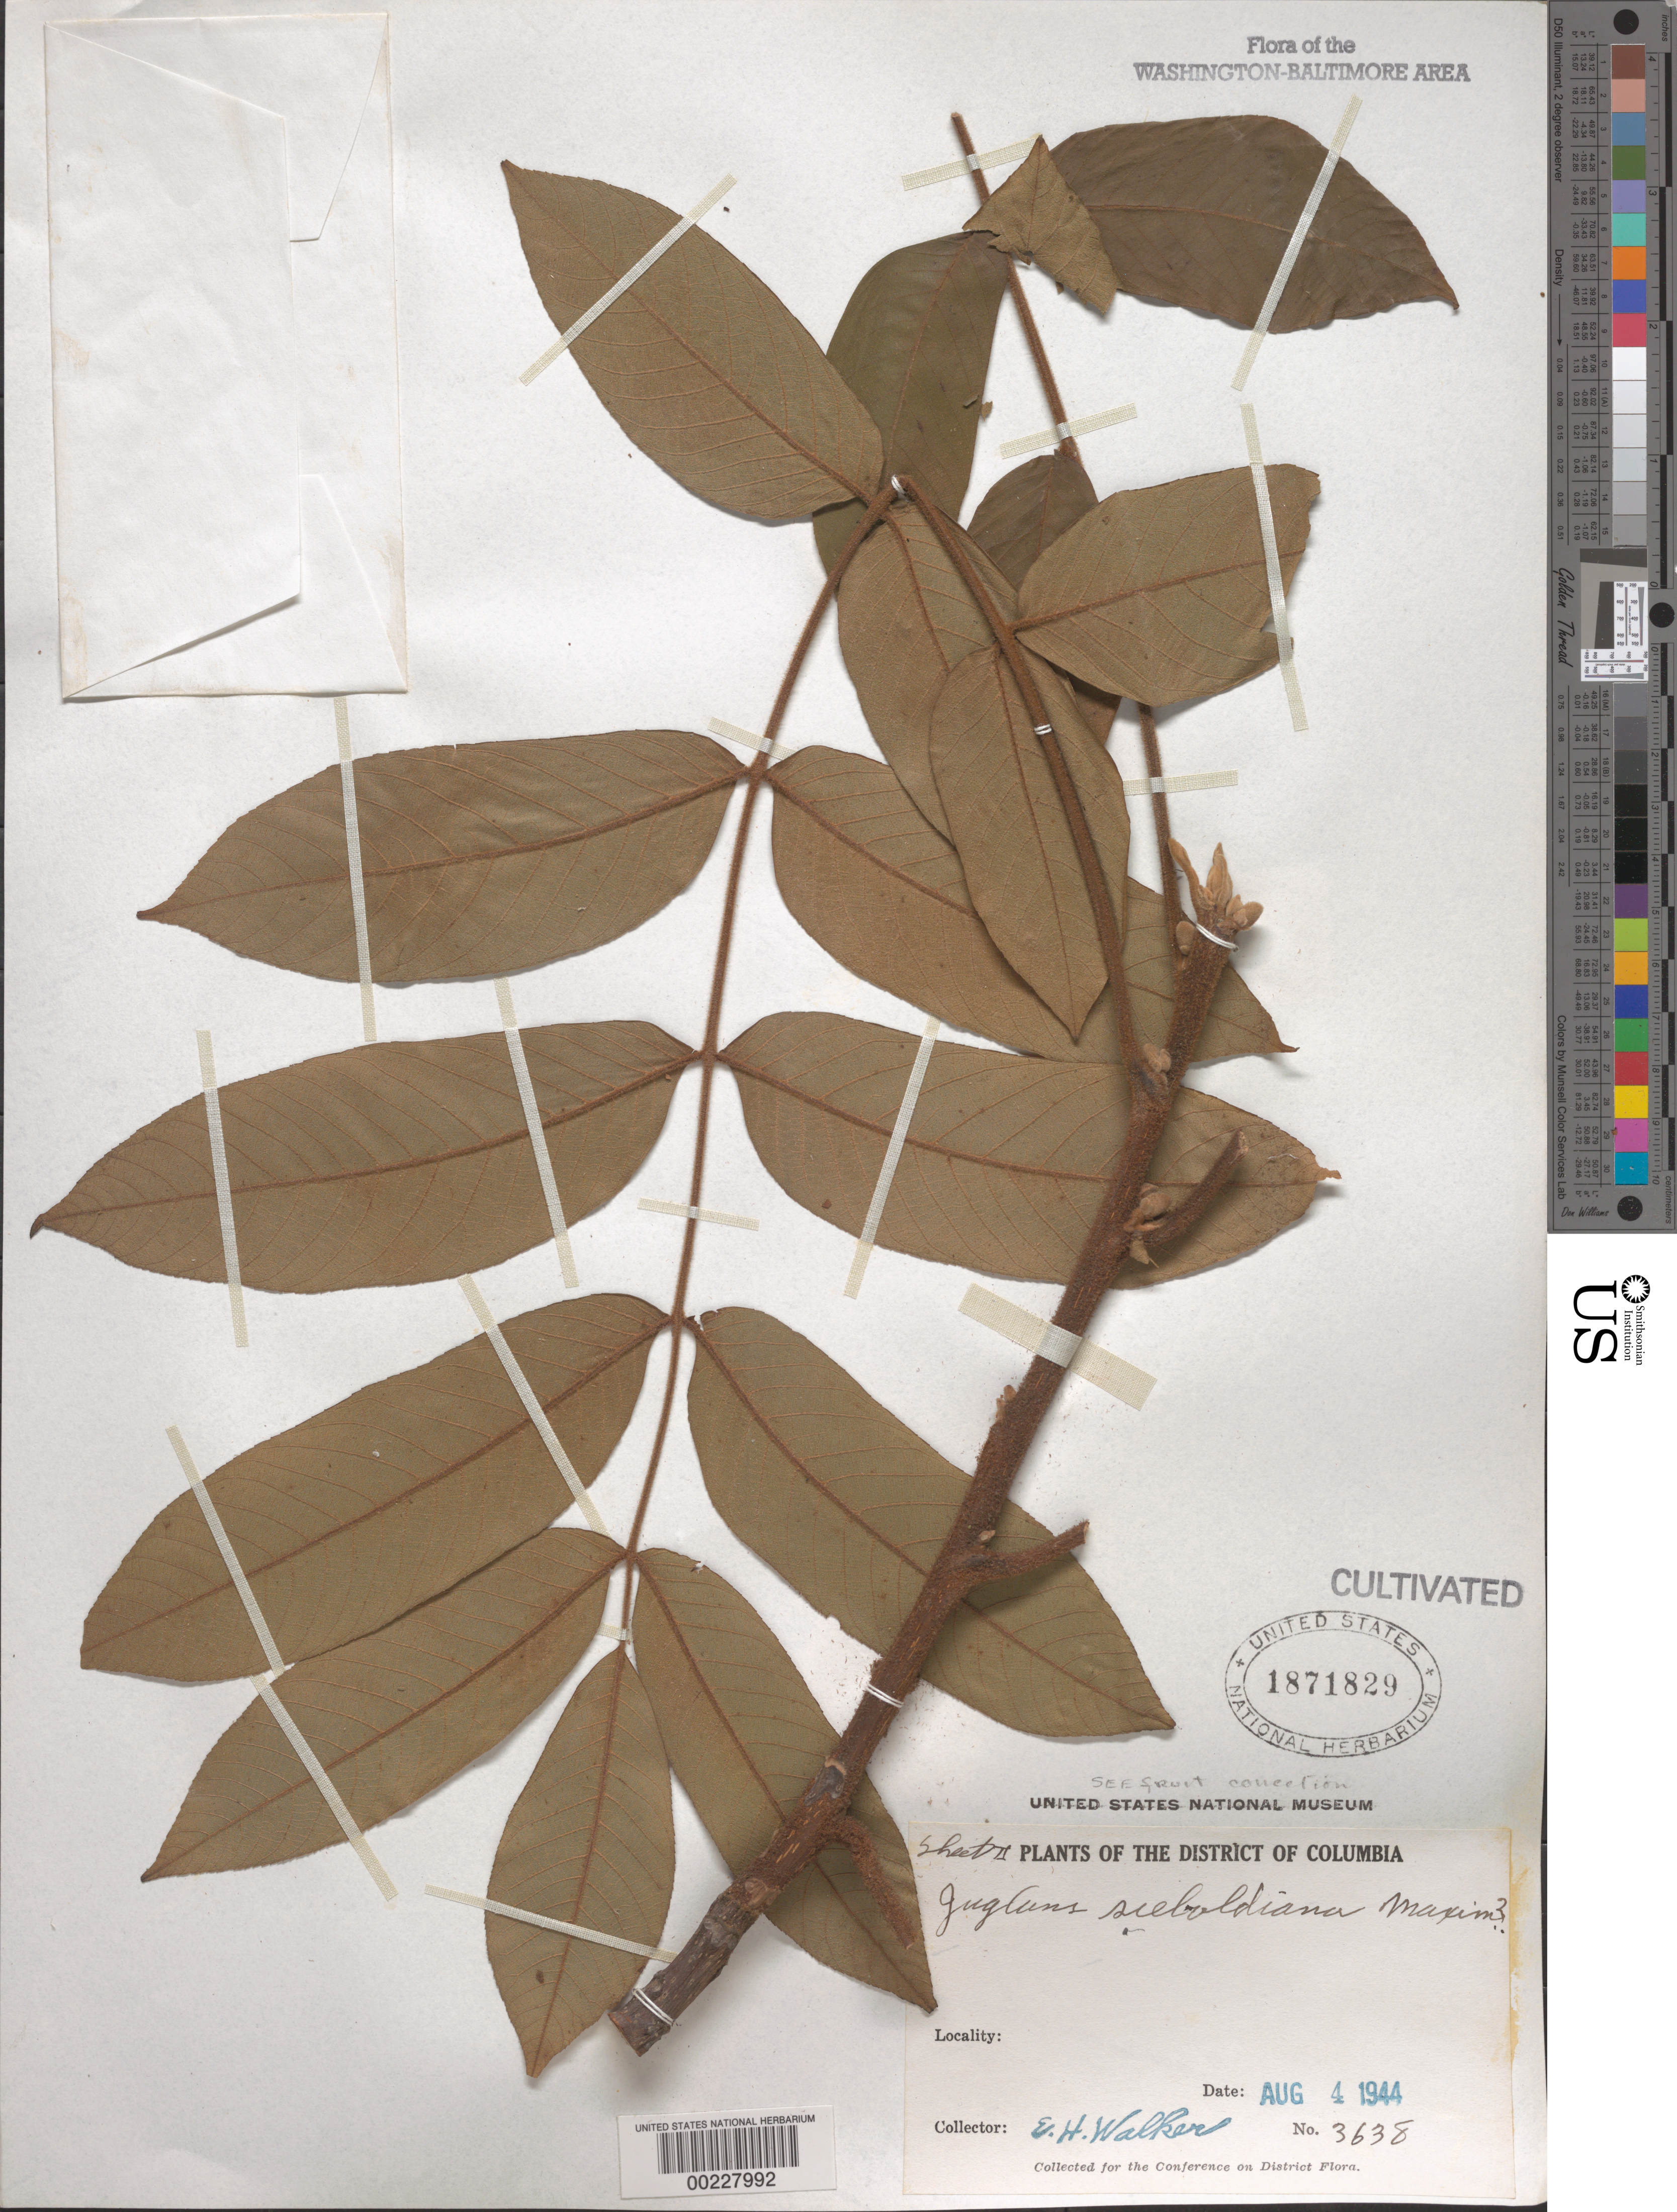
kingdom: Plantae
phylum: Tracheophyta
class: Magnoliopsida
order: Fagales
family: Juglandaceae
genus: Juglans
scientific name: Juglans sieboldiana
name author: Maxim.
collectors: E. H. Walker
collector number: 3638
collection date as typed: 04 Aug 1944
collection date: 1944-08-04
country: United States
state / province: District of Columbia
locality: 6103 4th St NW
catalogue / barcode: US 1871829